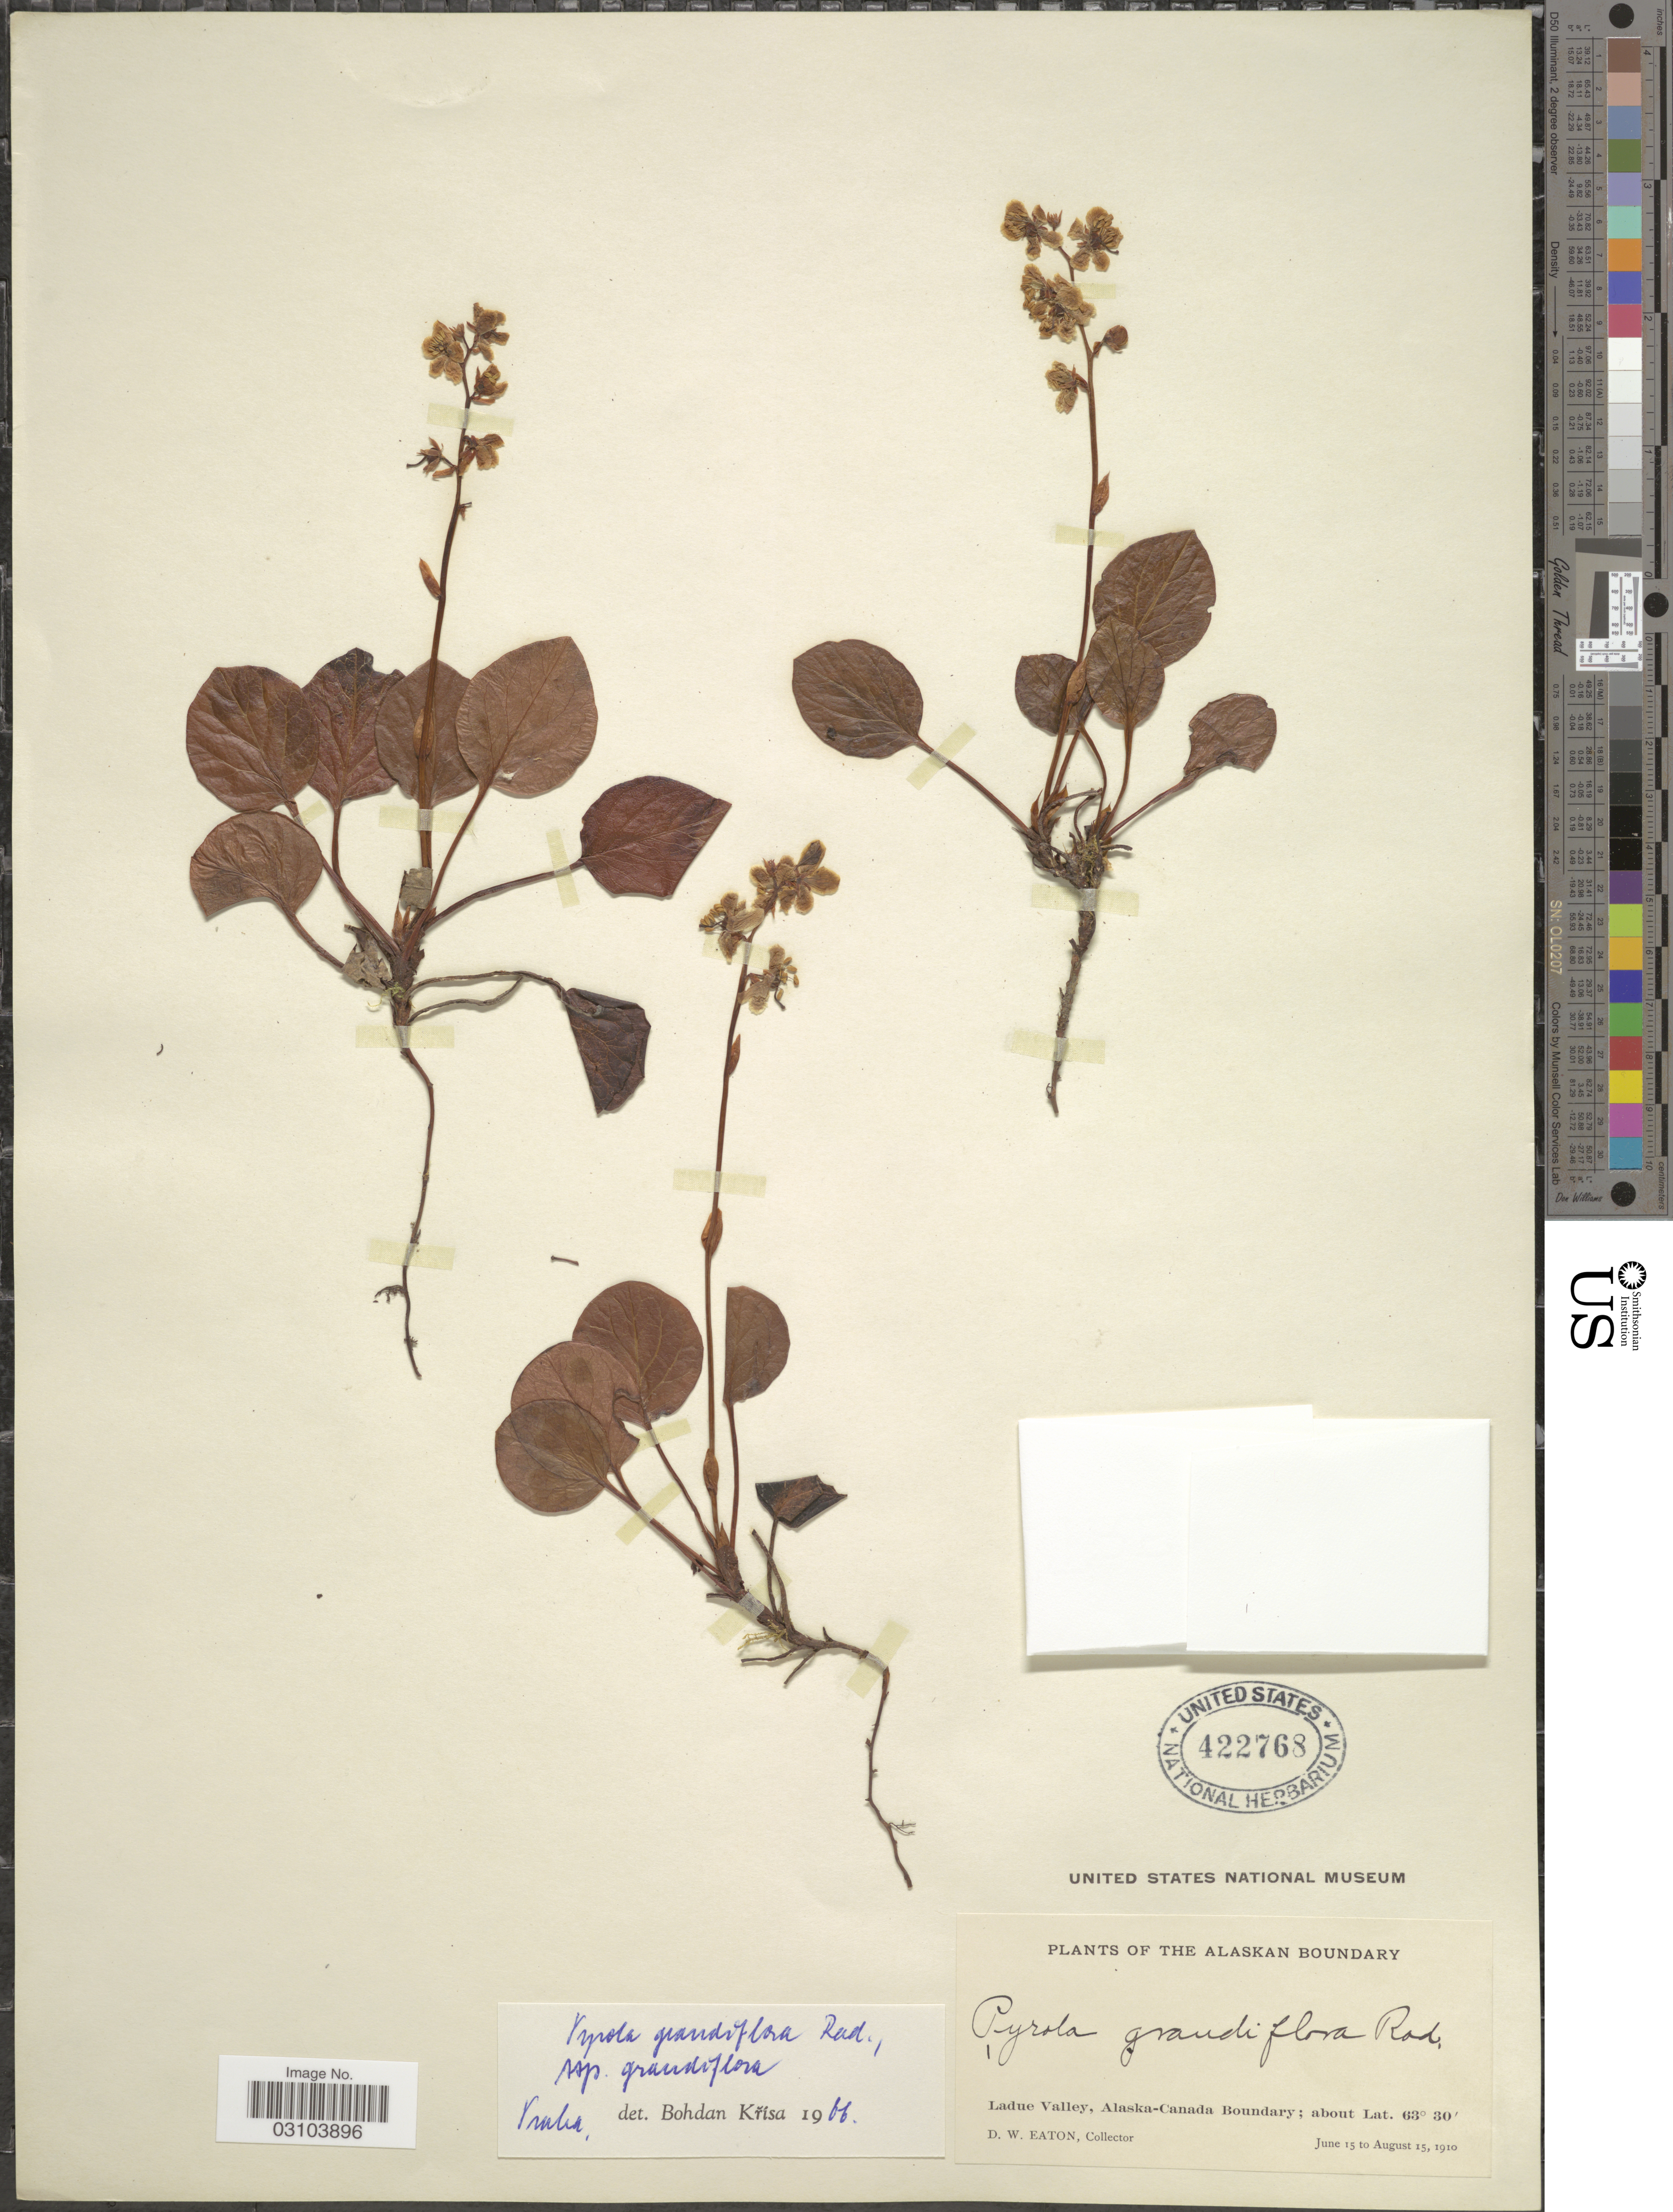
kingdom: Plantae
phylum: Tracheophyta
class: Magnoliopsida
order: Ericales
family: Ericaceae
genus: Pyrola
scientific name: Pyrola grandiflora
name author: Radius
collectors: D. Eaton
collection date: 1910-06-15/1910-08-15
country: United States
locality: The Alaskan Boundary. Ladue Valley, Alaska-Canada Boundary.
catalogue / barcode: US 422768